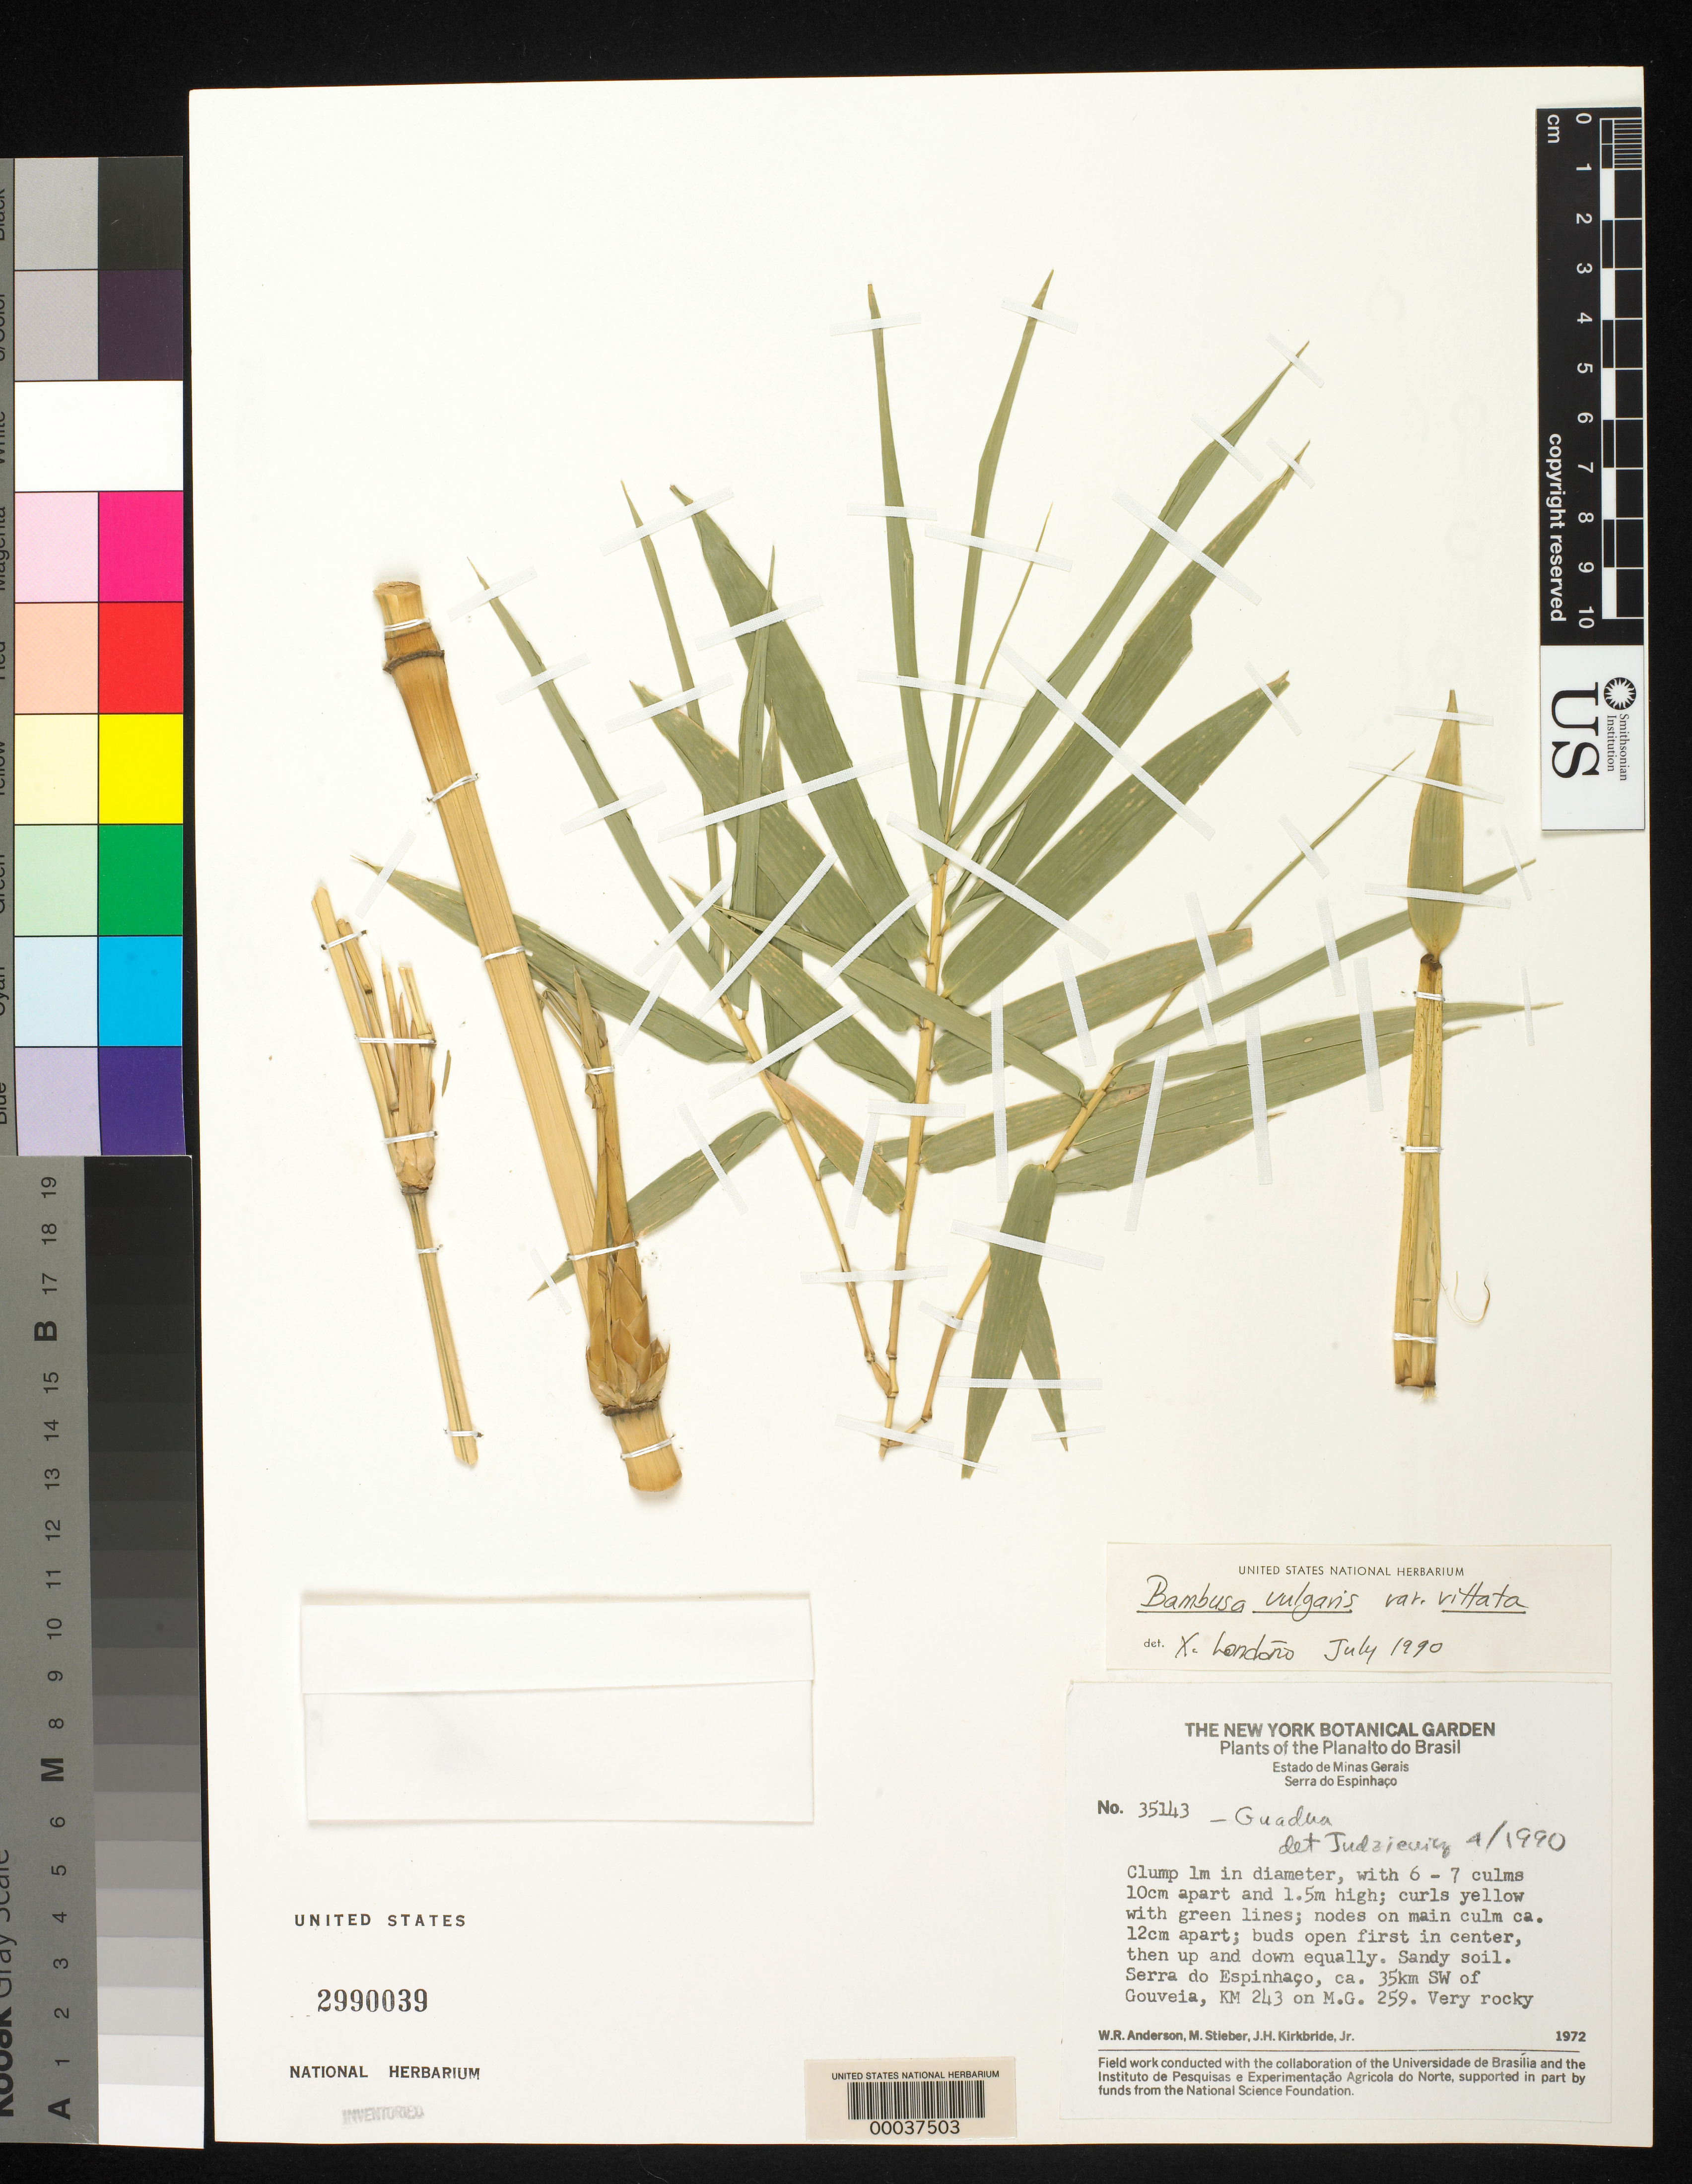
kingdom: Plantae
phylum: Tracheophyta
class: Liliopsida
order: Poales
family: Poaceae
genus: Bambusa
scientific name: Bambusa vulgaris var. vittata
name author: (Rivière & C. Rivière) McClure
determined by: Londoño, X., (TULV), Jardin Botanico "Juan Maria Cespedes"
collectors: W. R. Anderson, M. T. Stieber & J. H. Kirkbride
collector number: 35143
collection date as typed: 1972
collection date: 1972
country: Brazil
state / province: Minas Gerais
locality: Serra do espinhaco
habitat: Sandy soil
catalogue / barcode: US 2990039